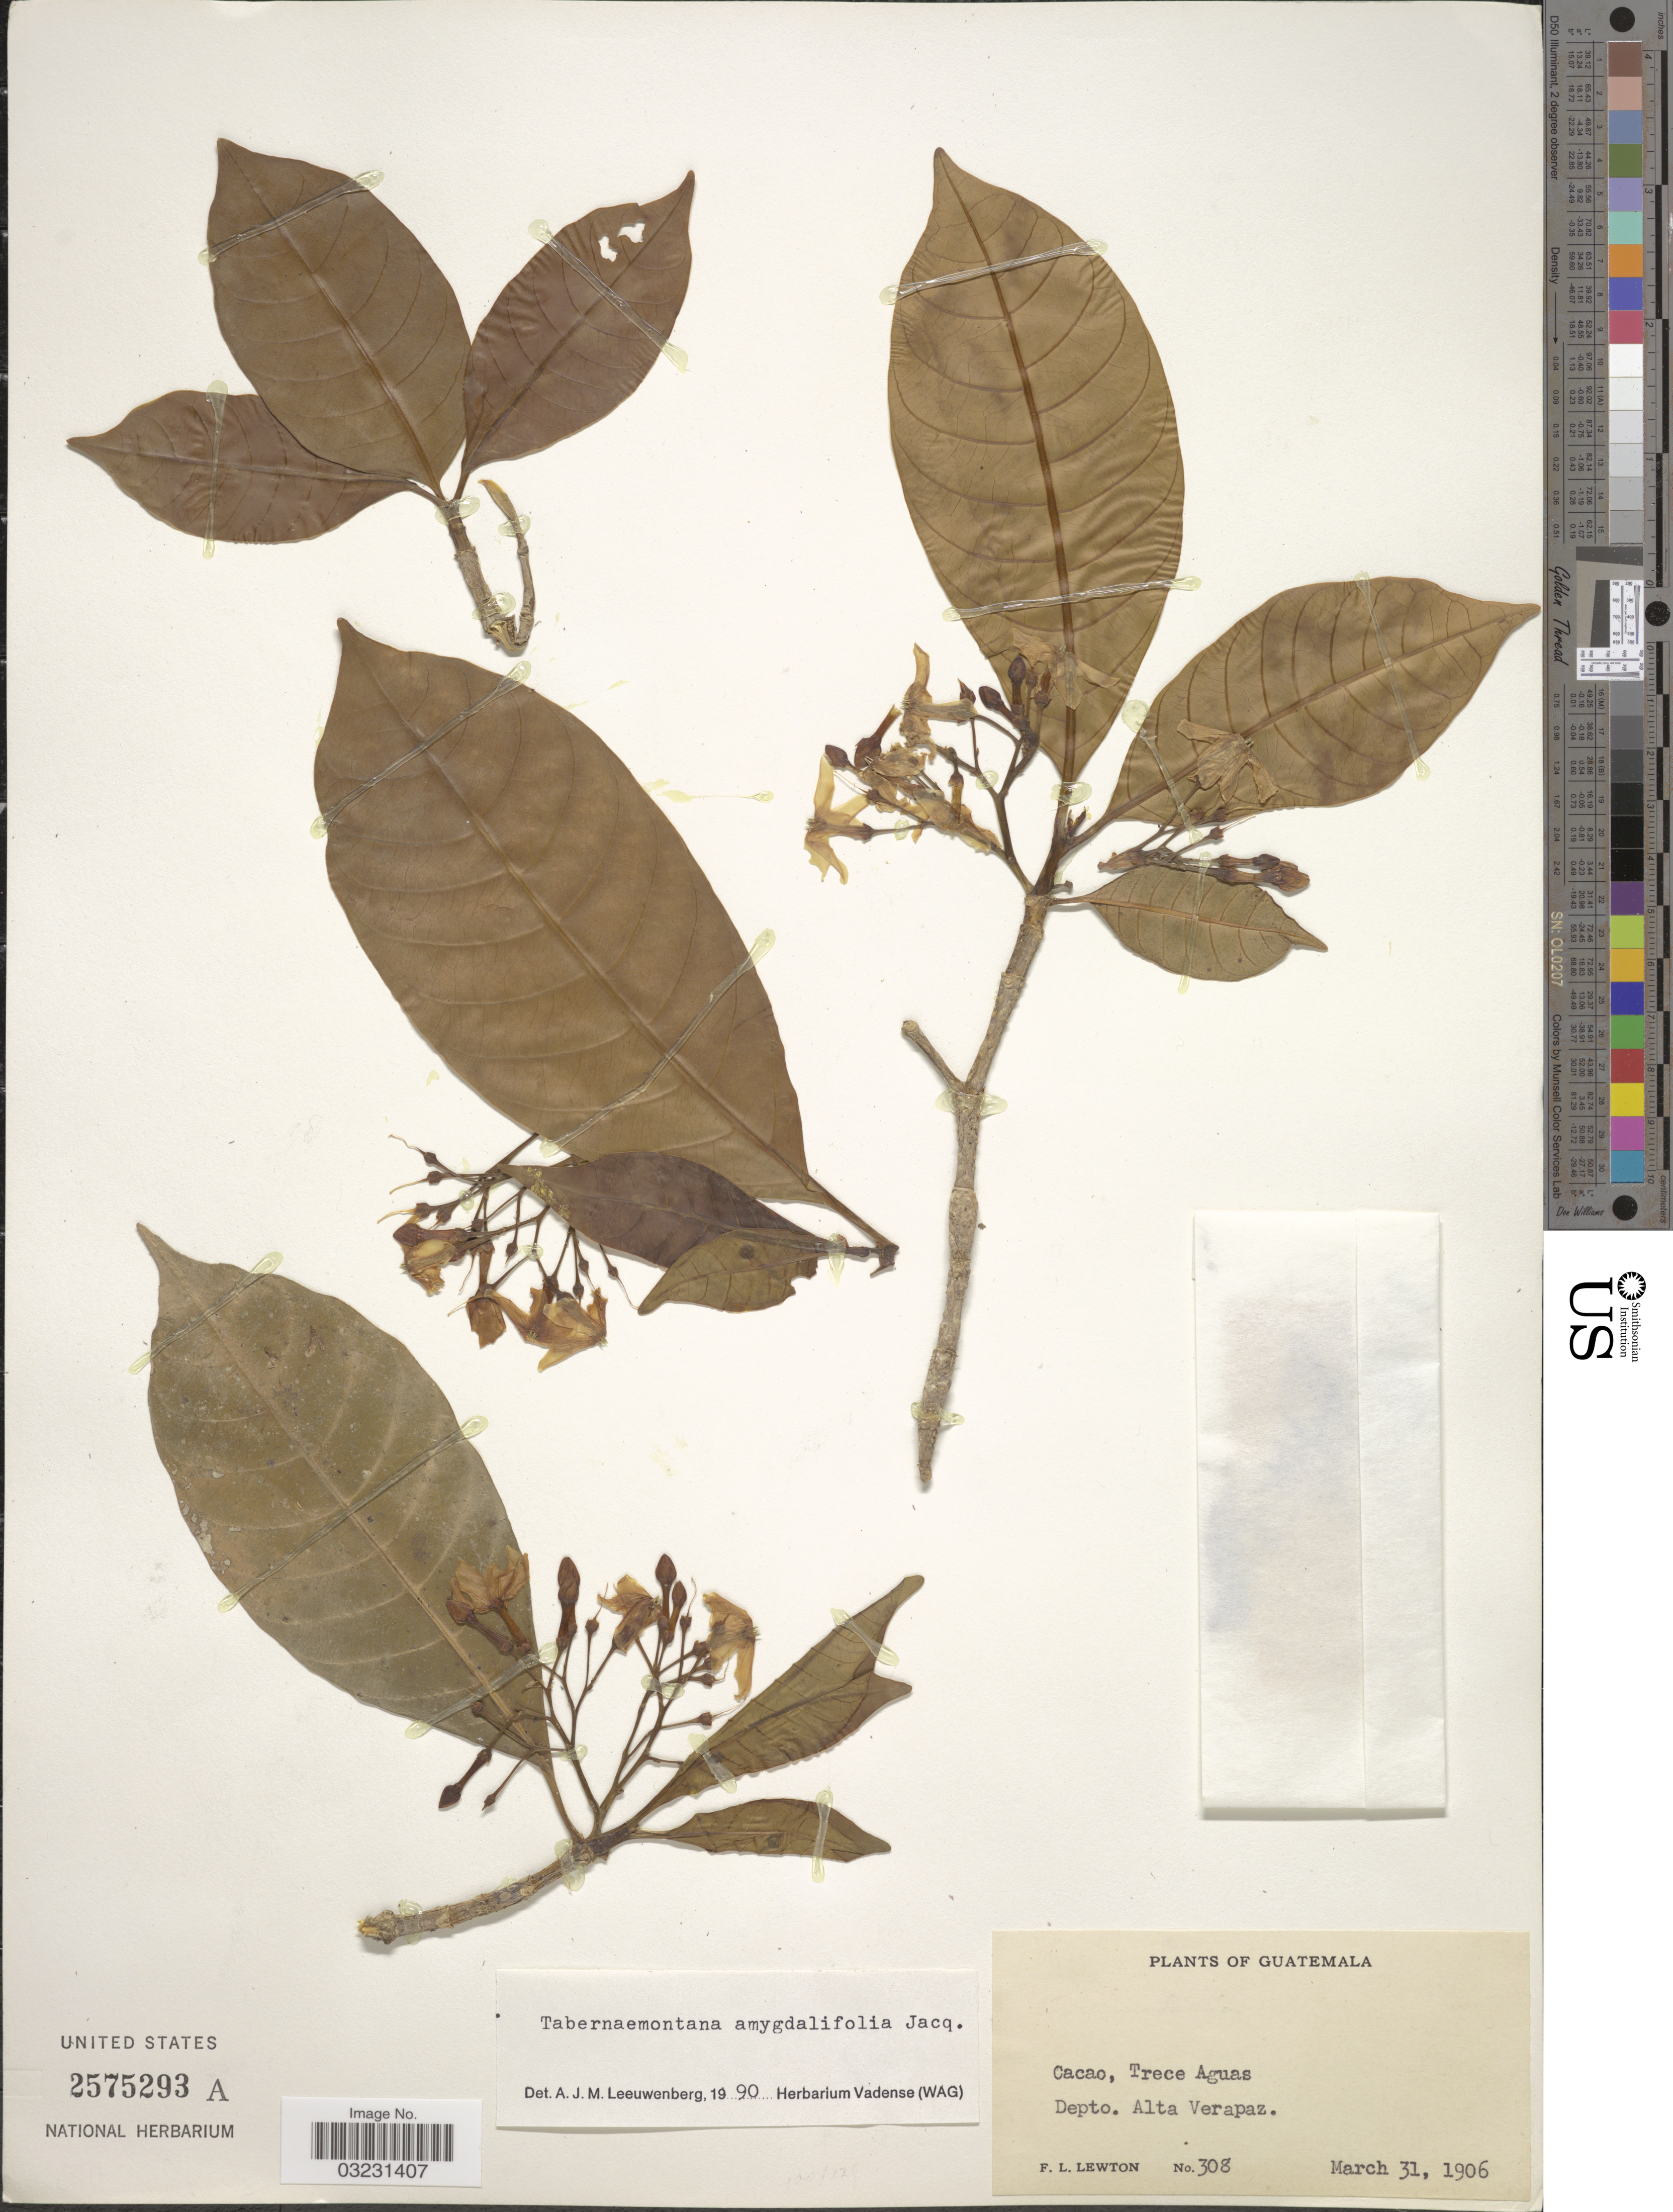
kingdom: Plantae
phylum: Tracheophyta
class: Magnoliopsida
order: Gentianales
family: Apocynaceae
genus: Tabernaemontana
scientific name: Tabernaemontana amygdalifolia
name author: Jacq.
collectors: F. L. Lewton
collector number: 308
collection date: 1906-03-31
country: Guatemala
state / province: Alta Verapaz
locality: Cacao, Trece Aguas, Depto. Alta Verapaz.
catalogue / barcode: US 2575293A